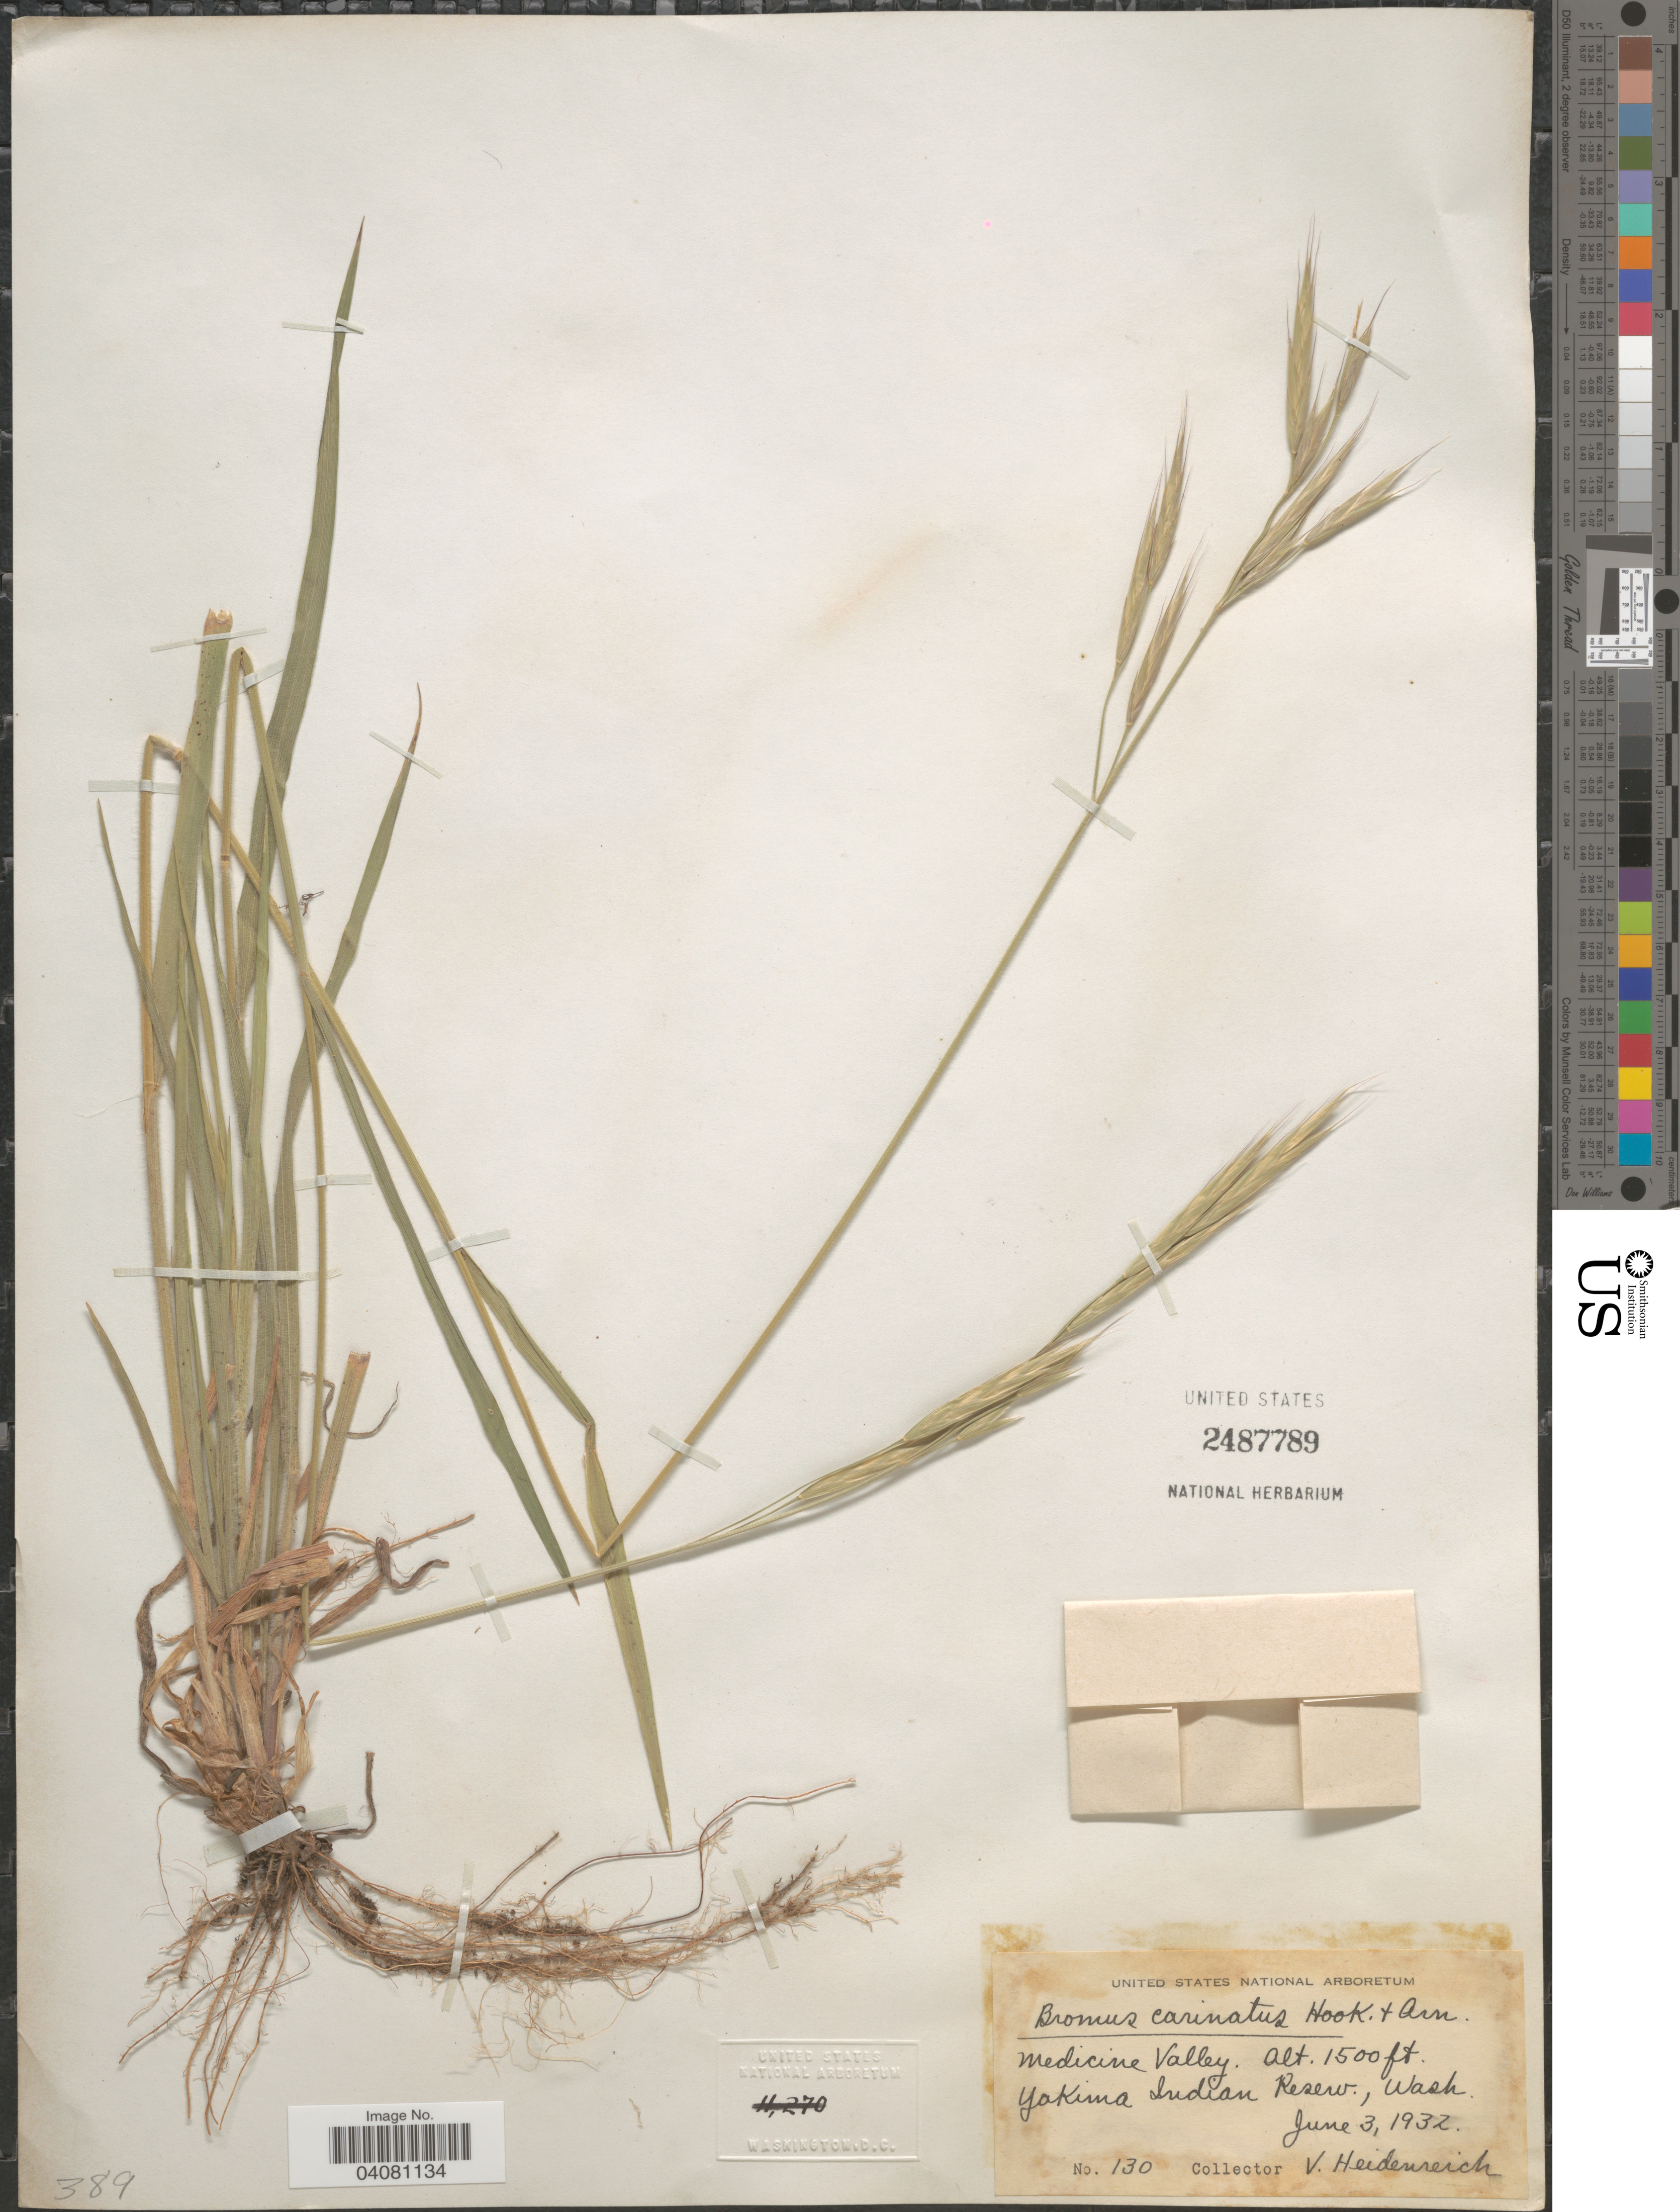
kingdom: Plantae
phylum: Tracheophyta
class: Liliopsida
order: Poales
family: Poaceae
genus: Bromus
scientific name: Bromus carinatus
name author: Hook. & Arn.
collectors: Heidenreich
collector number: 130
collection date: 1932-06-03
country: United States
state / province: Washington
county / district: Yakima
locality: Medicine Valley. Yakima Indian Reserv.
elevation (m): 457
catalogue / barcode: US 2487789